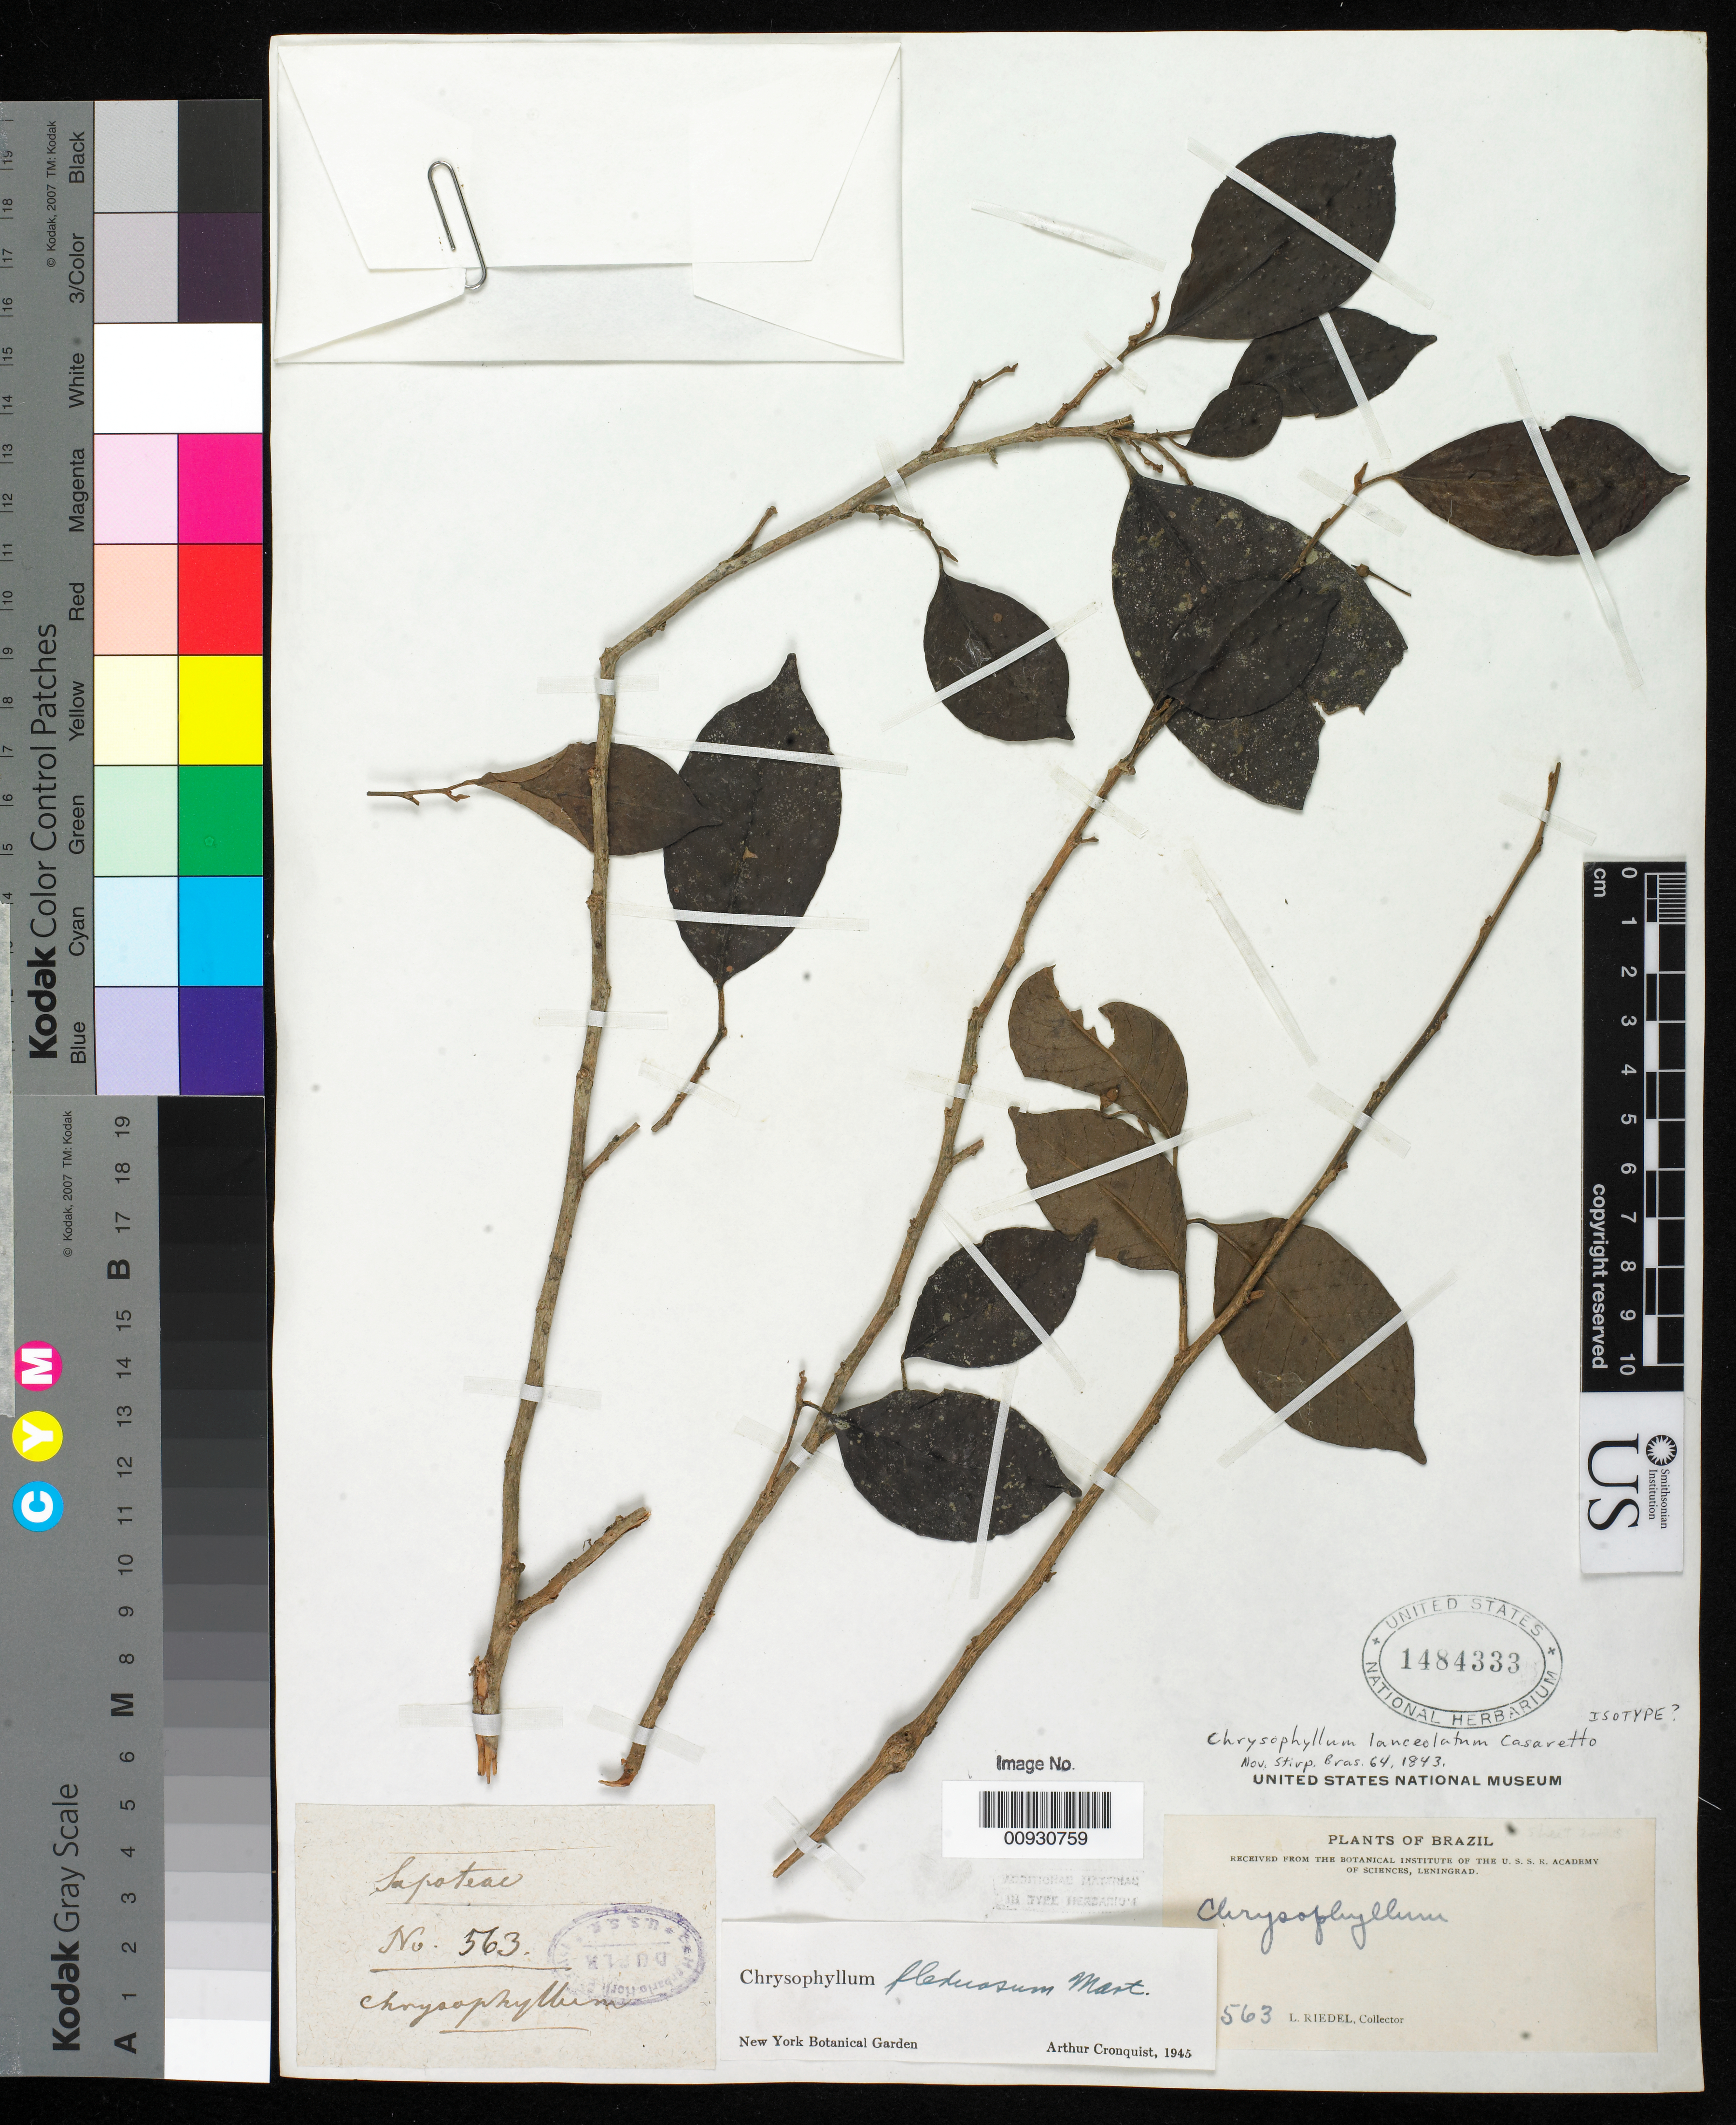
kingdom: Plantae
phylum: Tracheophyta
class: Magnoliopsida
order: Ericales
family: Sapotaceae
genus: Chrysophyllum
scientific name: Chrysophyllum lanceolatum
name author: Casar.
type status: Possible Isotype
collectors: L. Reidel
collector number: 563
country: Brazil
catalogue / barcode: US 1484333